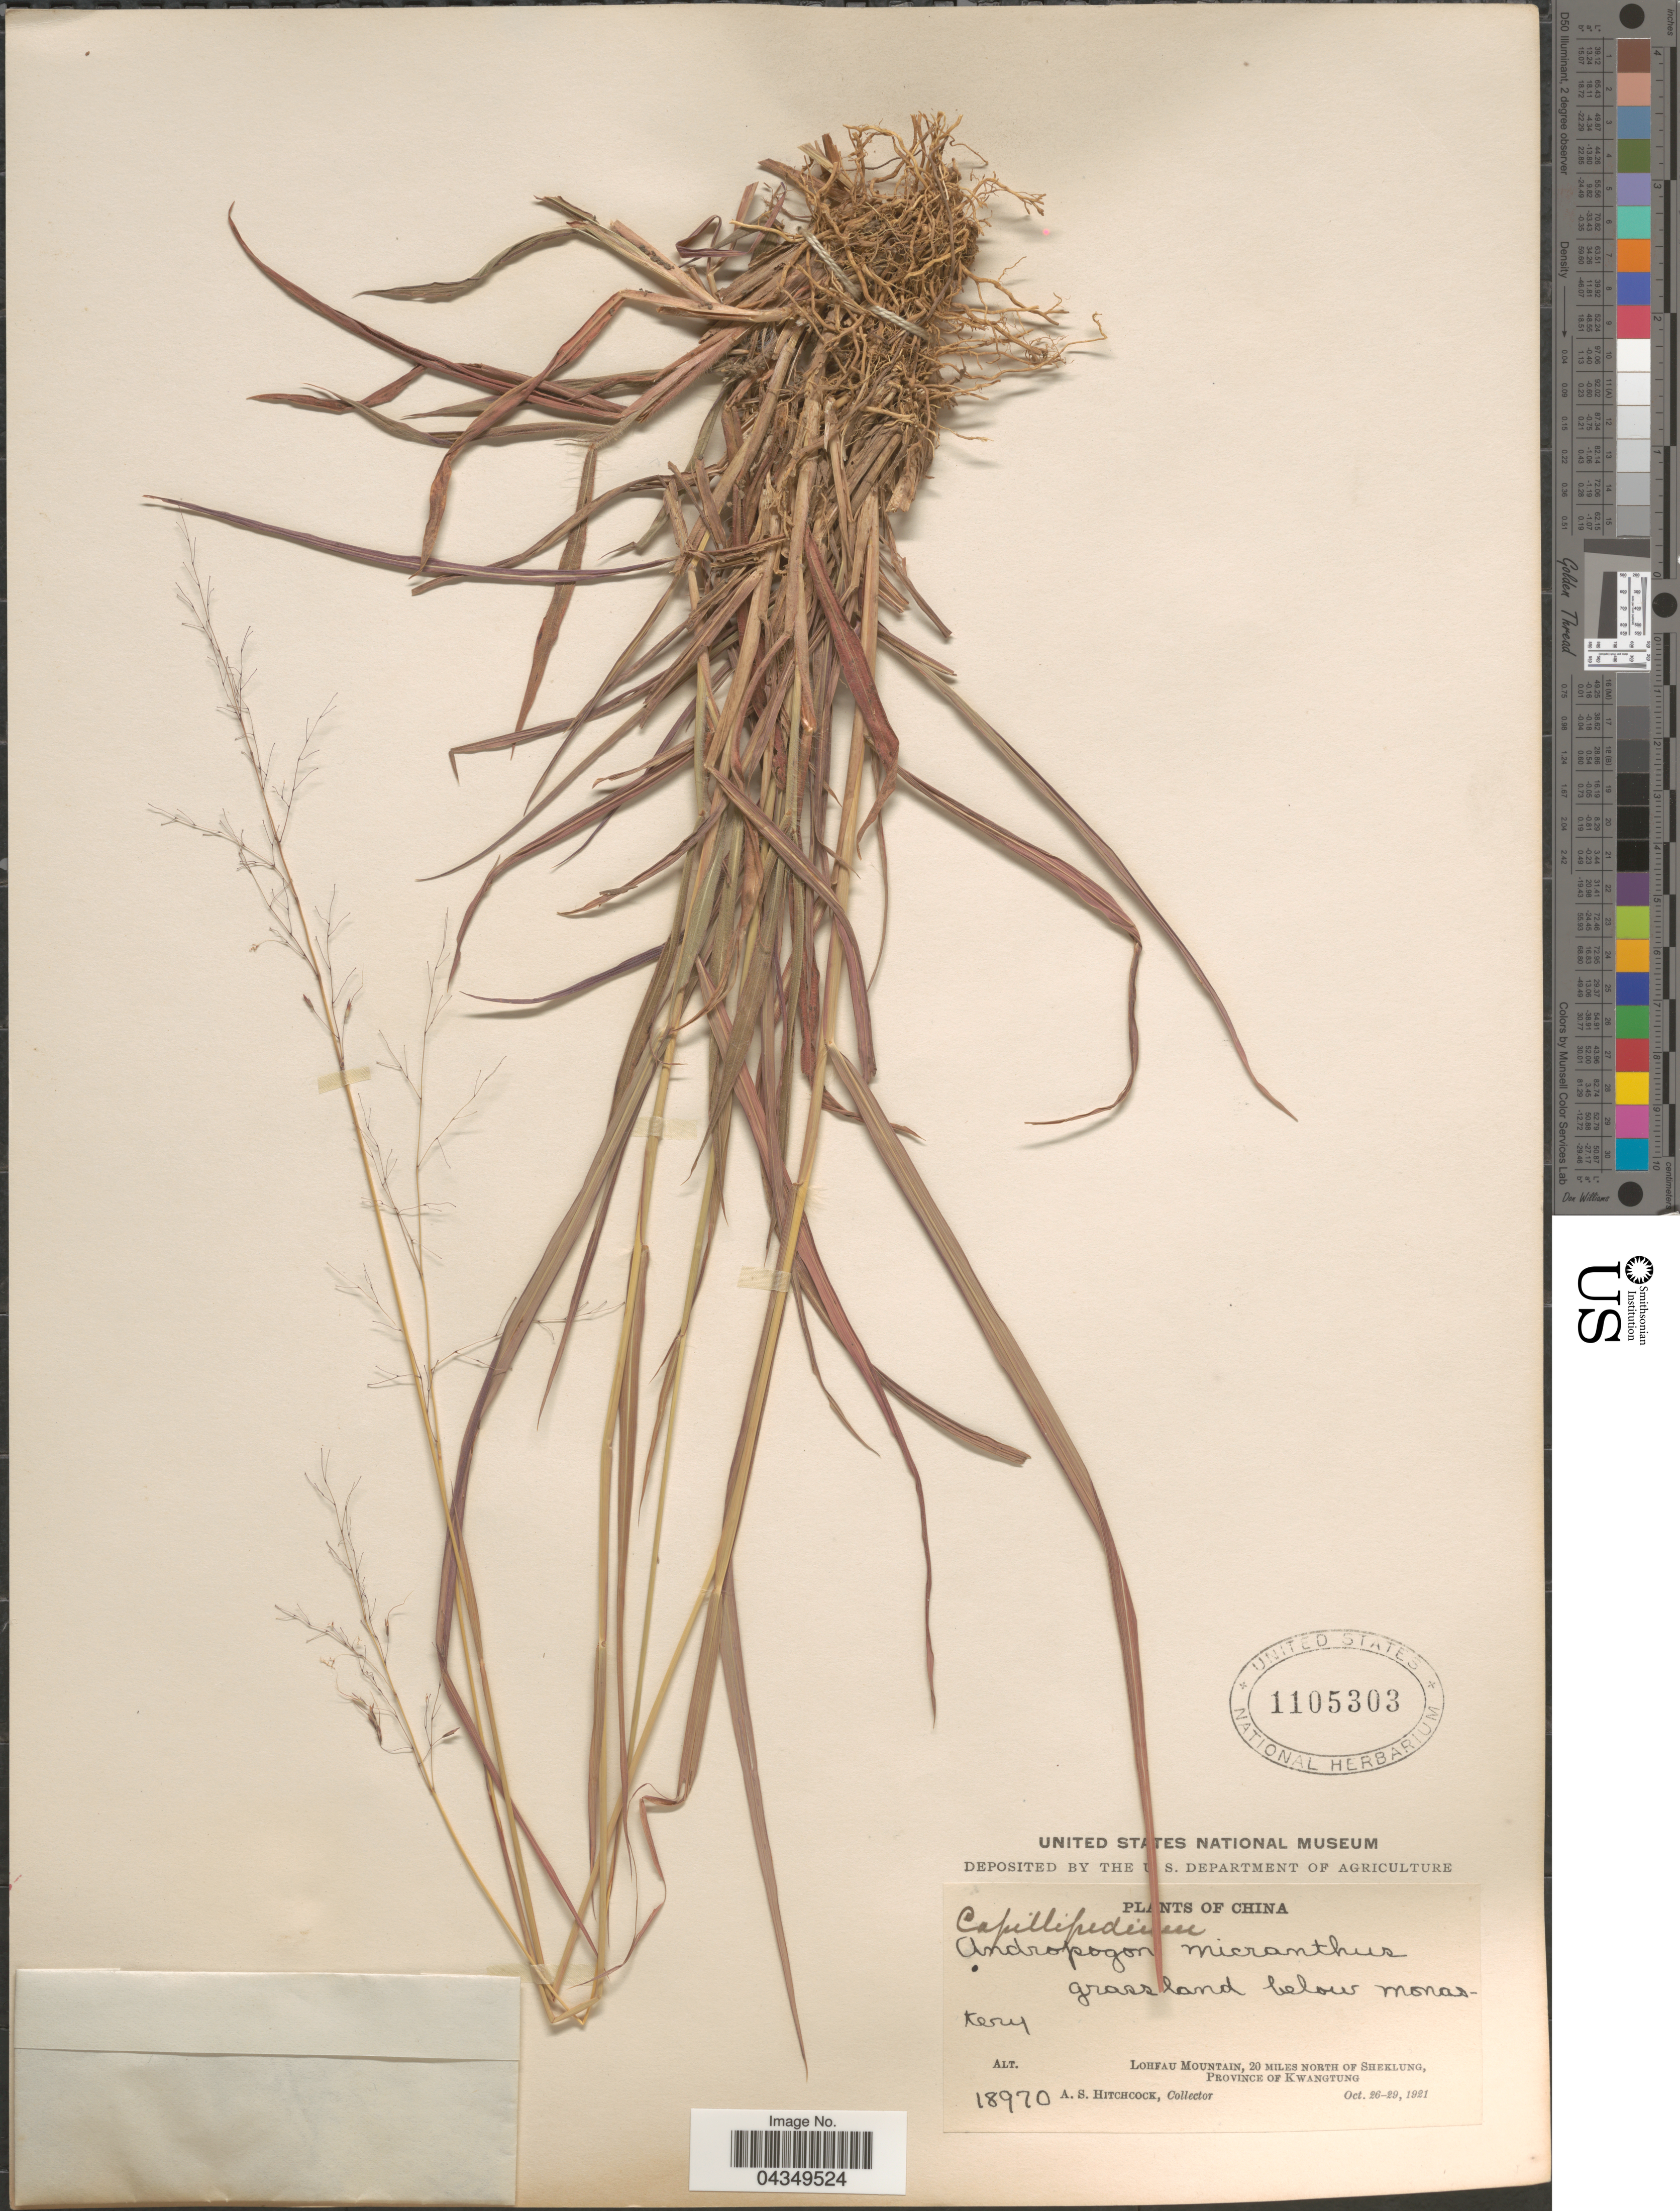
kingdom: Plantae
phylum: Tracheophyta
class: Liliopsida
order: Poales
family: Poaceae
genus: Capillipedium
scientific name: Capillipedium parviflorum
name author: (R. Br.) Stapf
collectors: A. S. Hitchcock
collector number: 18970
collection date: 1921-10-26/1921-10-29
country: China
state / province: Guangdong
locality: Grassland below monastery. Lohfau Mountain, 20 miles north of Sheklung, Province of Kwangtung.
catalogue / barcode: US 1105303